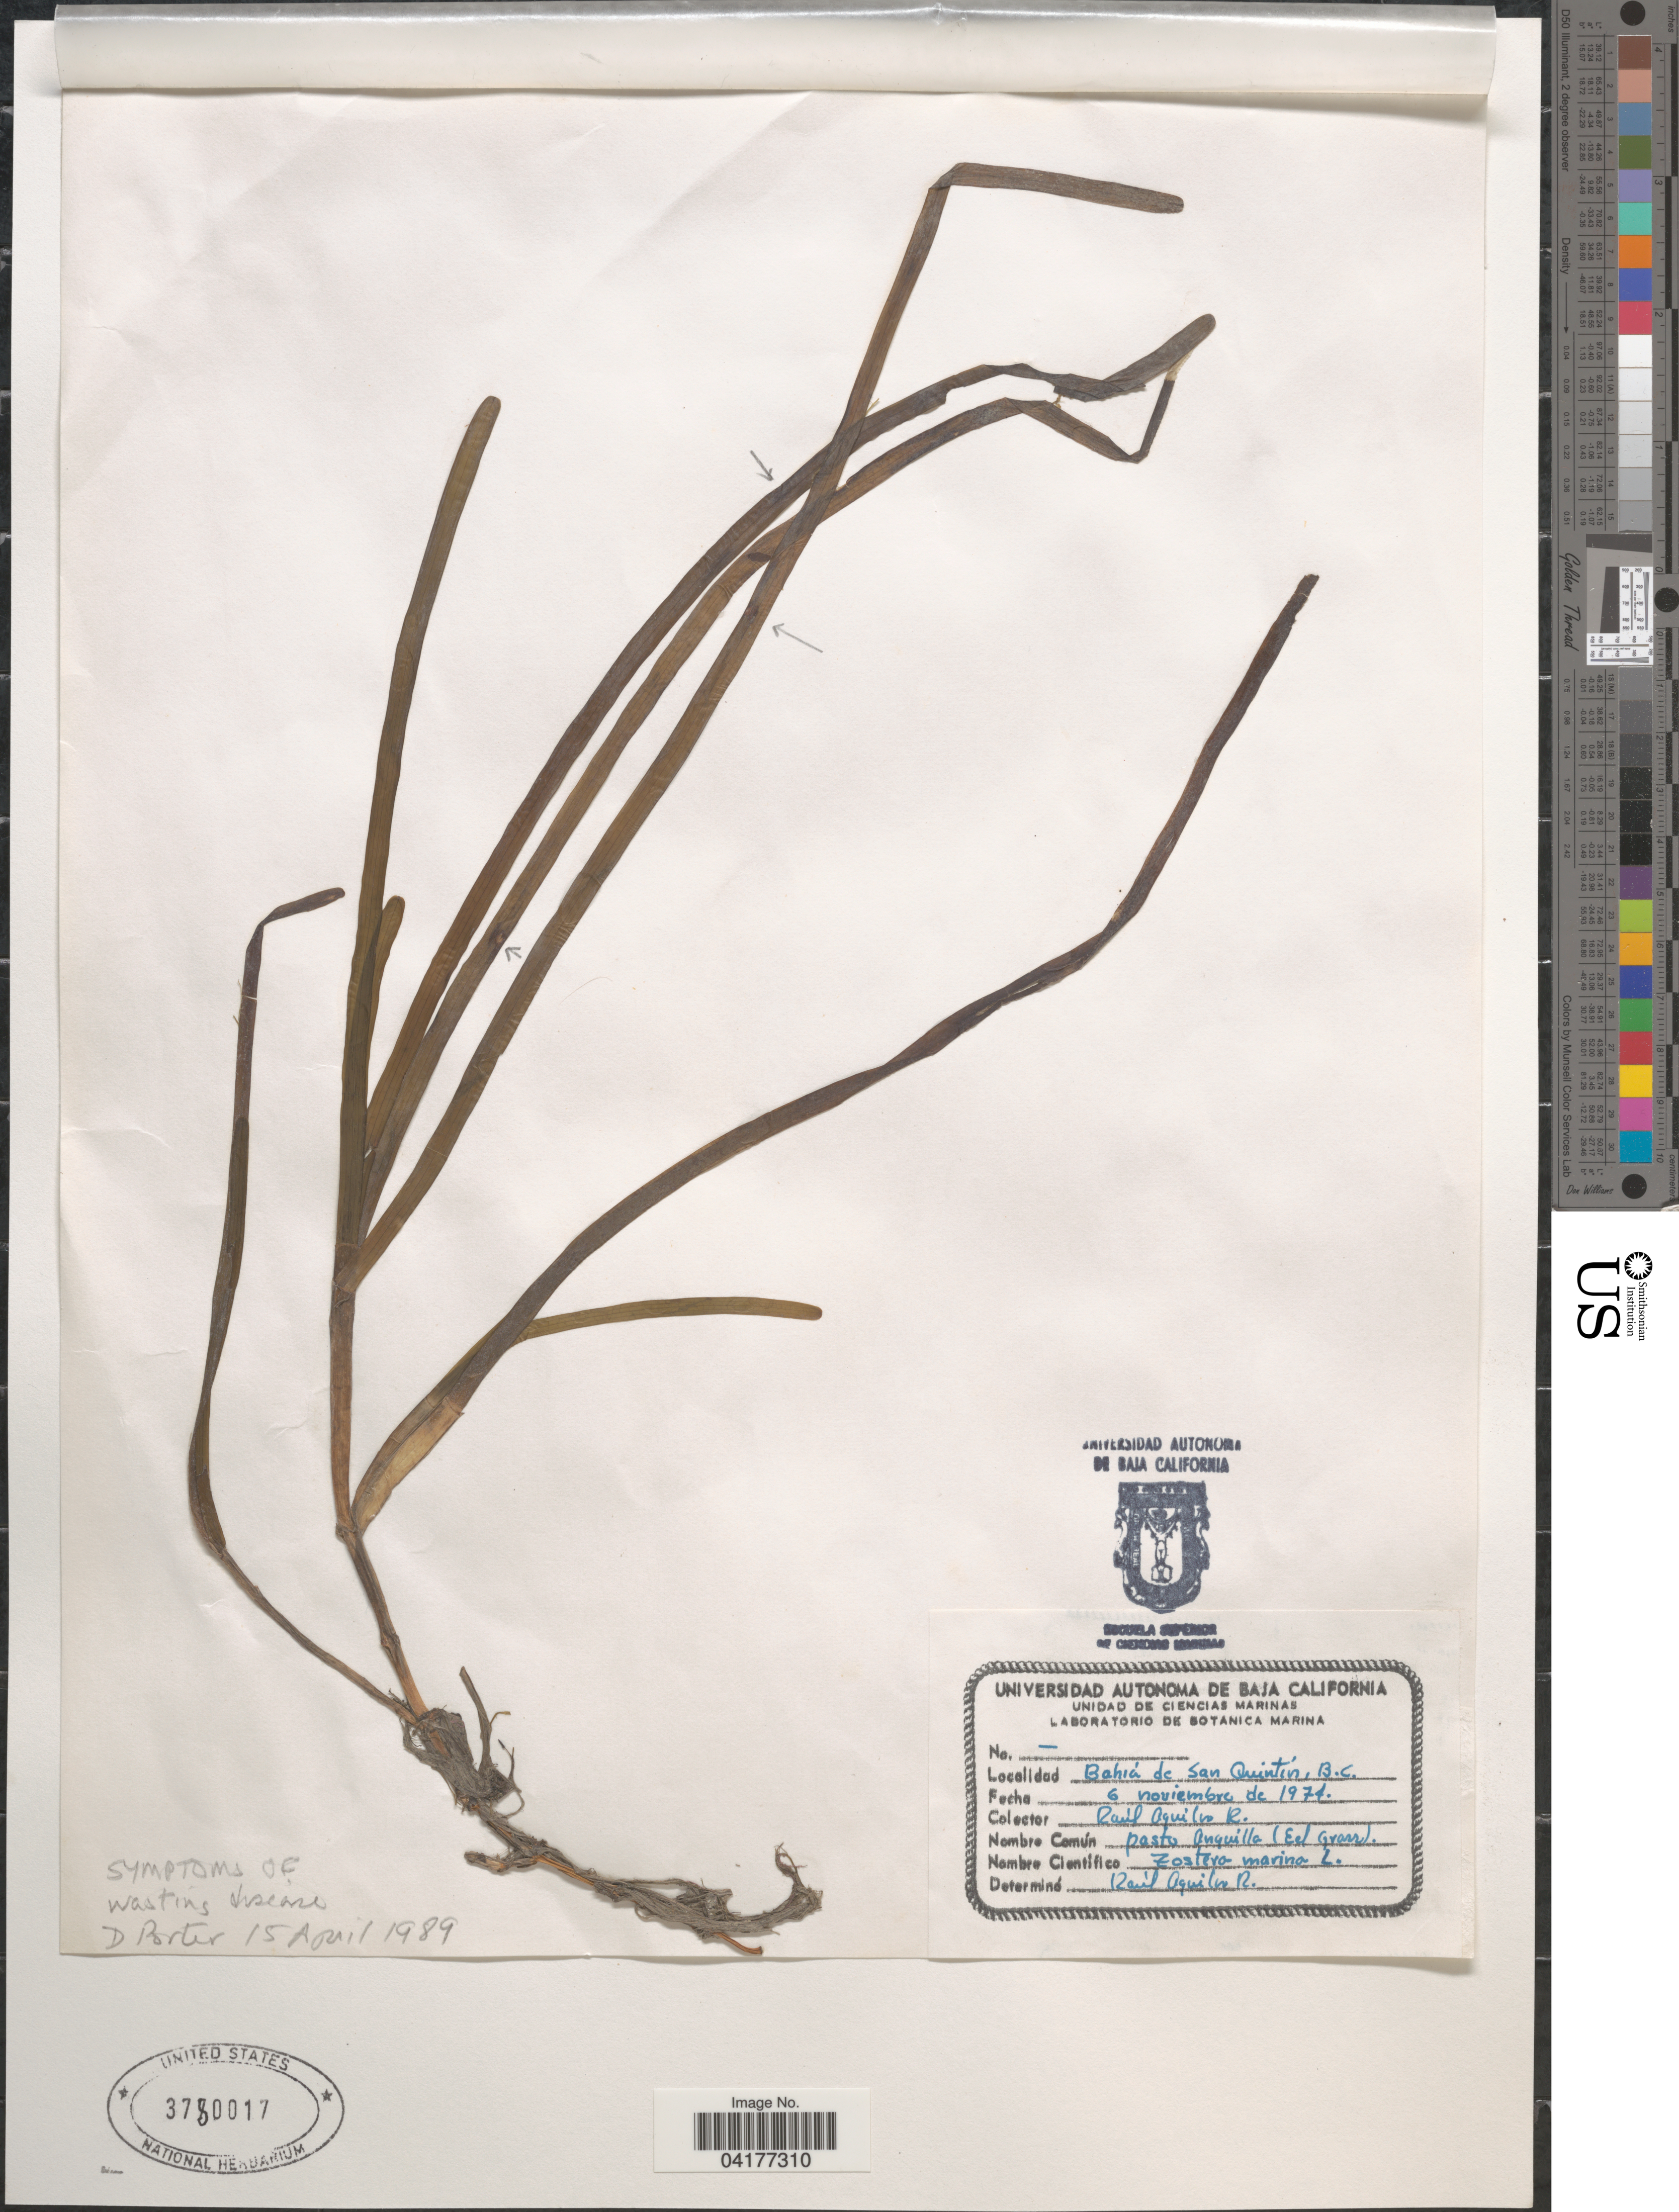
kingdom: Plantae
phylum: Tracheophyta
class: Liliopsida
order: Alismatales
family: Zosteraceae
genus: Zostera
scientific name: Zostera marina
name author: L.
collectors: R. Aguilar-Rosas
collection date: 1974-11-06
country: Mexico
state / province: Baja California Norte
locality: Bahía de San Quintín.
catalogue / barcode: US 3780017